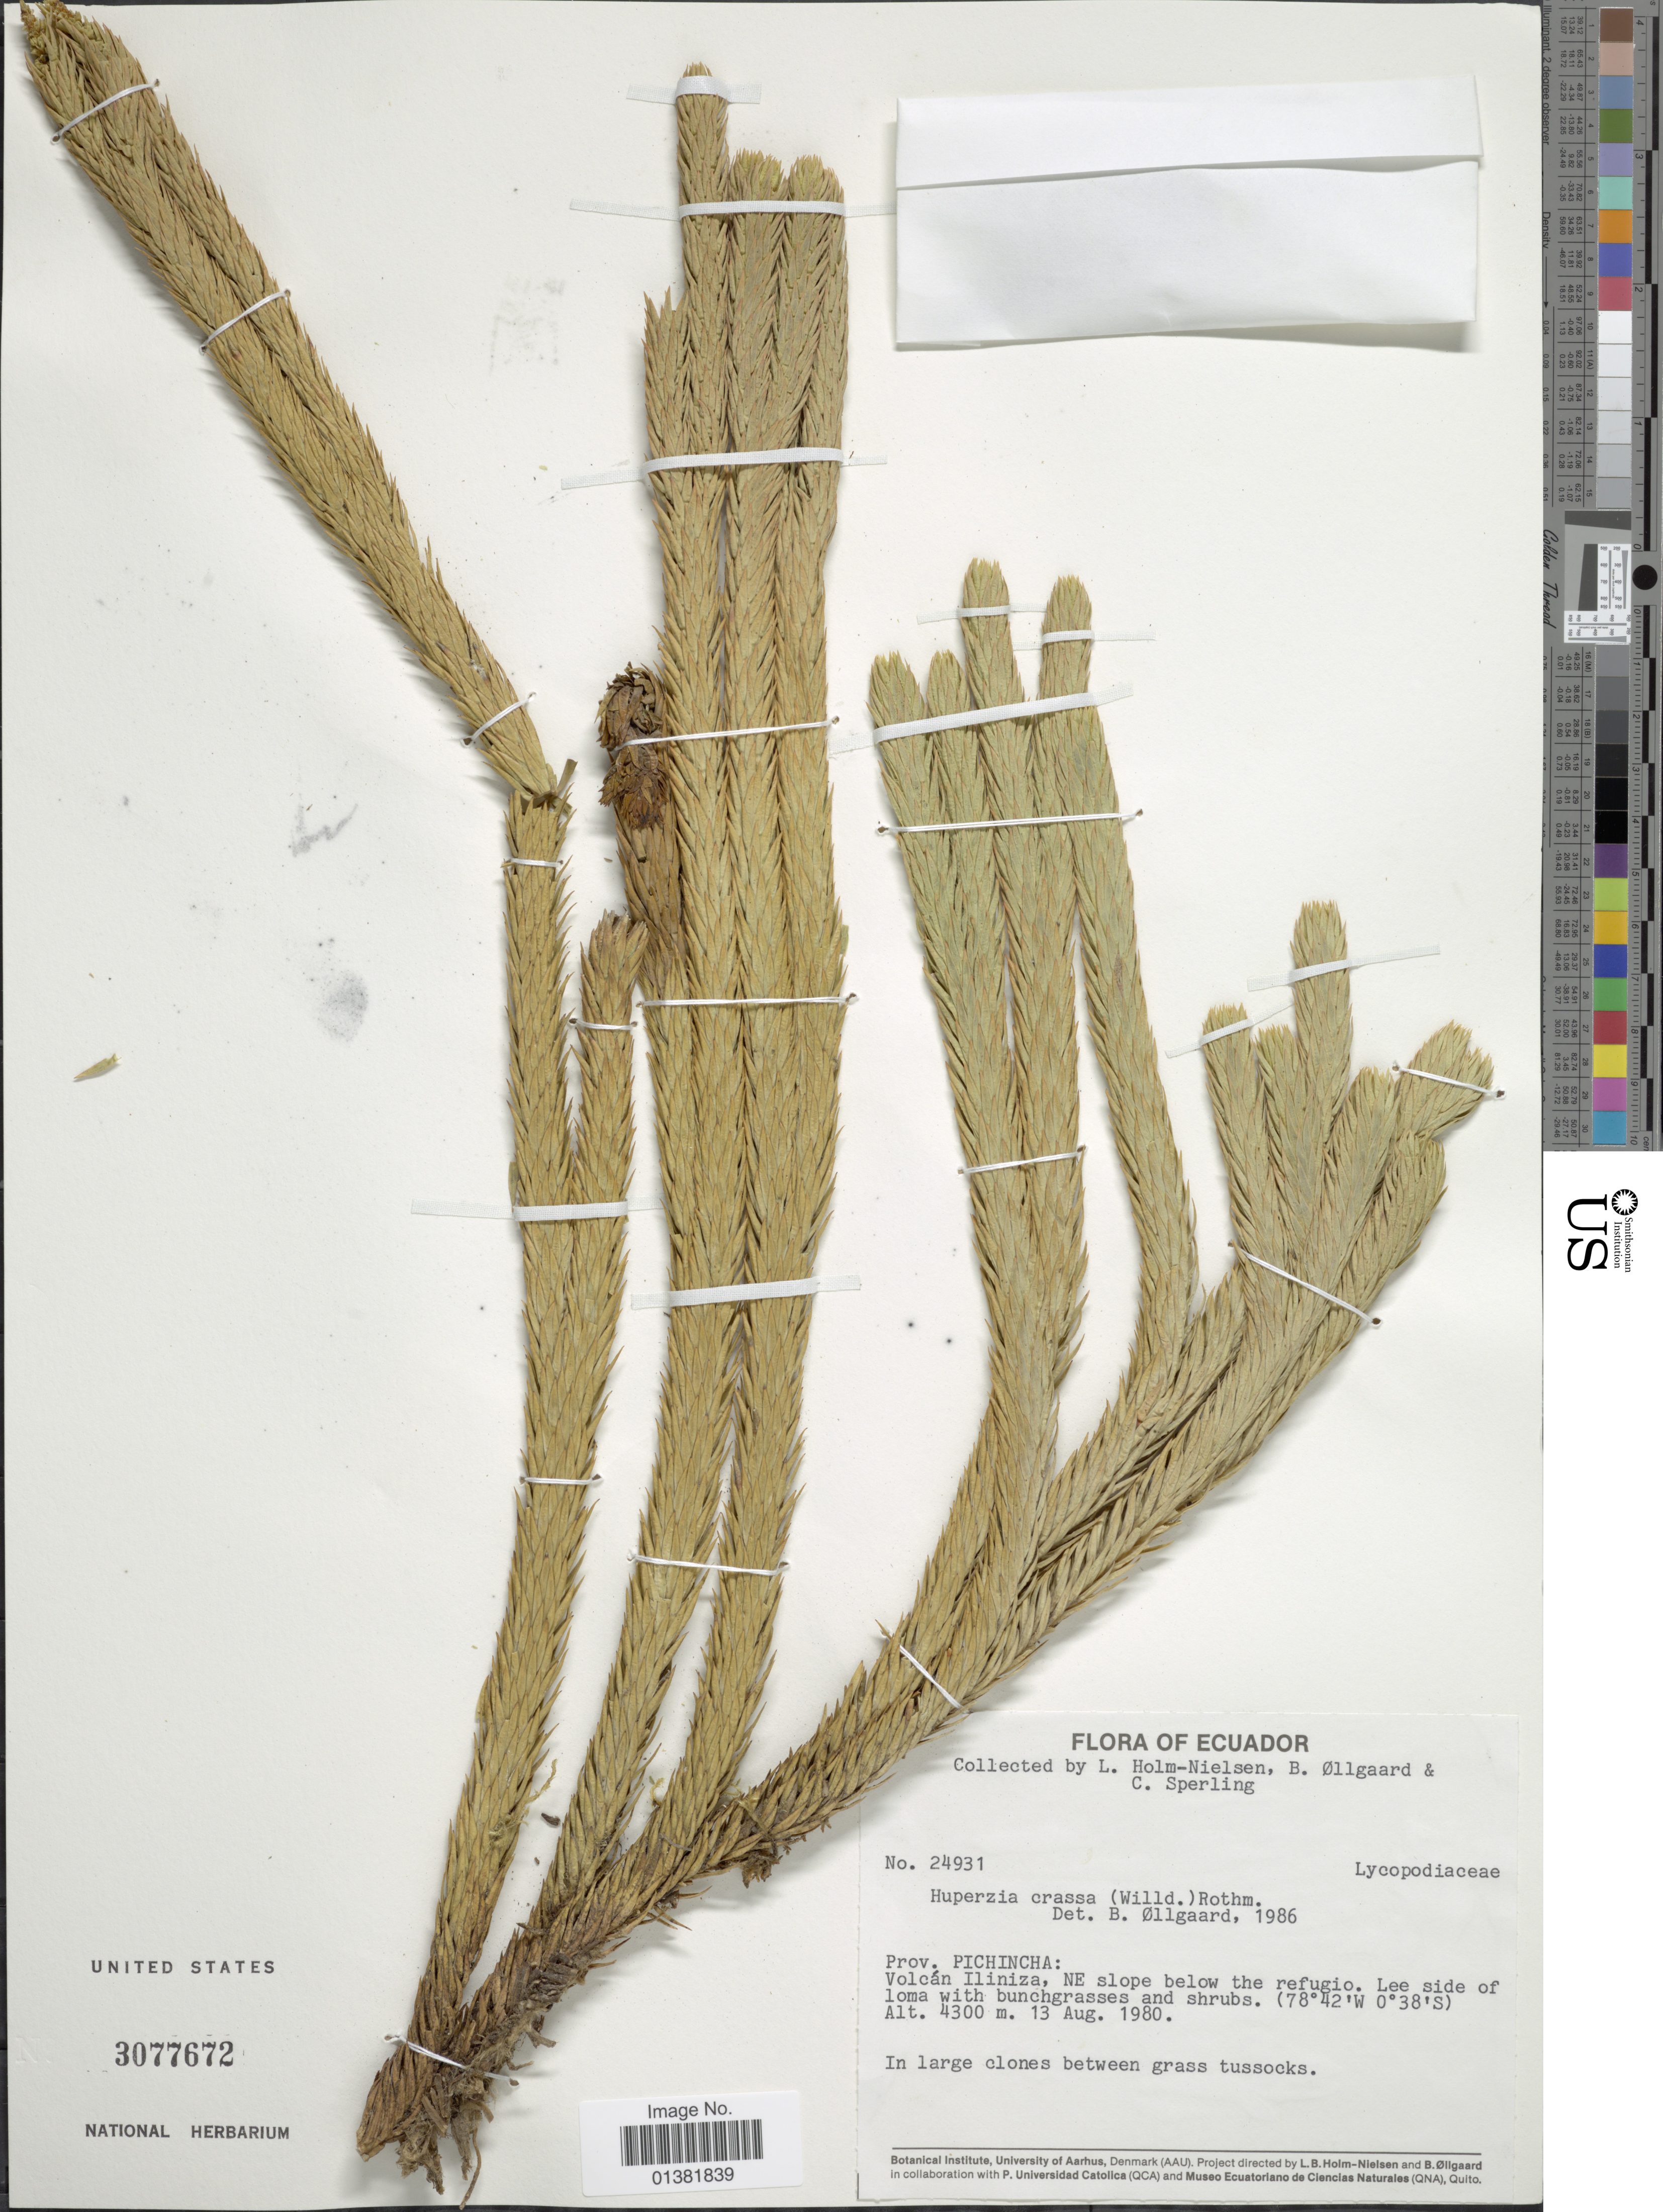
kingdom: Plantae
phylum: Tracheophyta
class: Lycopodiopsida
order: Lycopodiales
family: Lycopodiaceae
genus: Phlegmariurus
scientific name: Phlegmariurus crassus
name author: (Humb. & Bonpl. ex Willd.) B. Øllg.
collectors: L. B. Holm-Nielsen, B. Øllgaard & C. Sperling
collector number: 24931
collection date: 1980-08-13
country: Ecuador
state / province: Pichincha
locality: Volcán Iliniza, NE slope below the refugio. Lee side of loma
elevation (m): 4300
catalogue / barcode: US 3077672